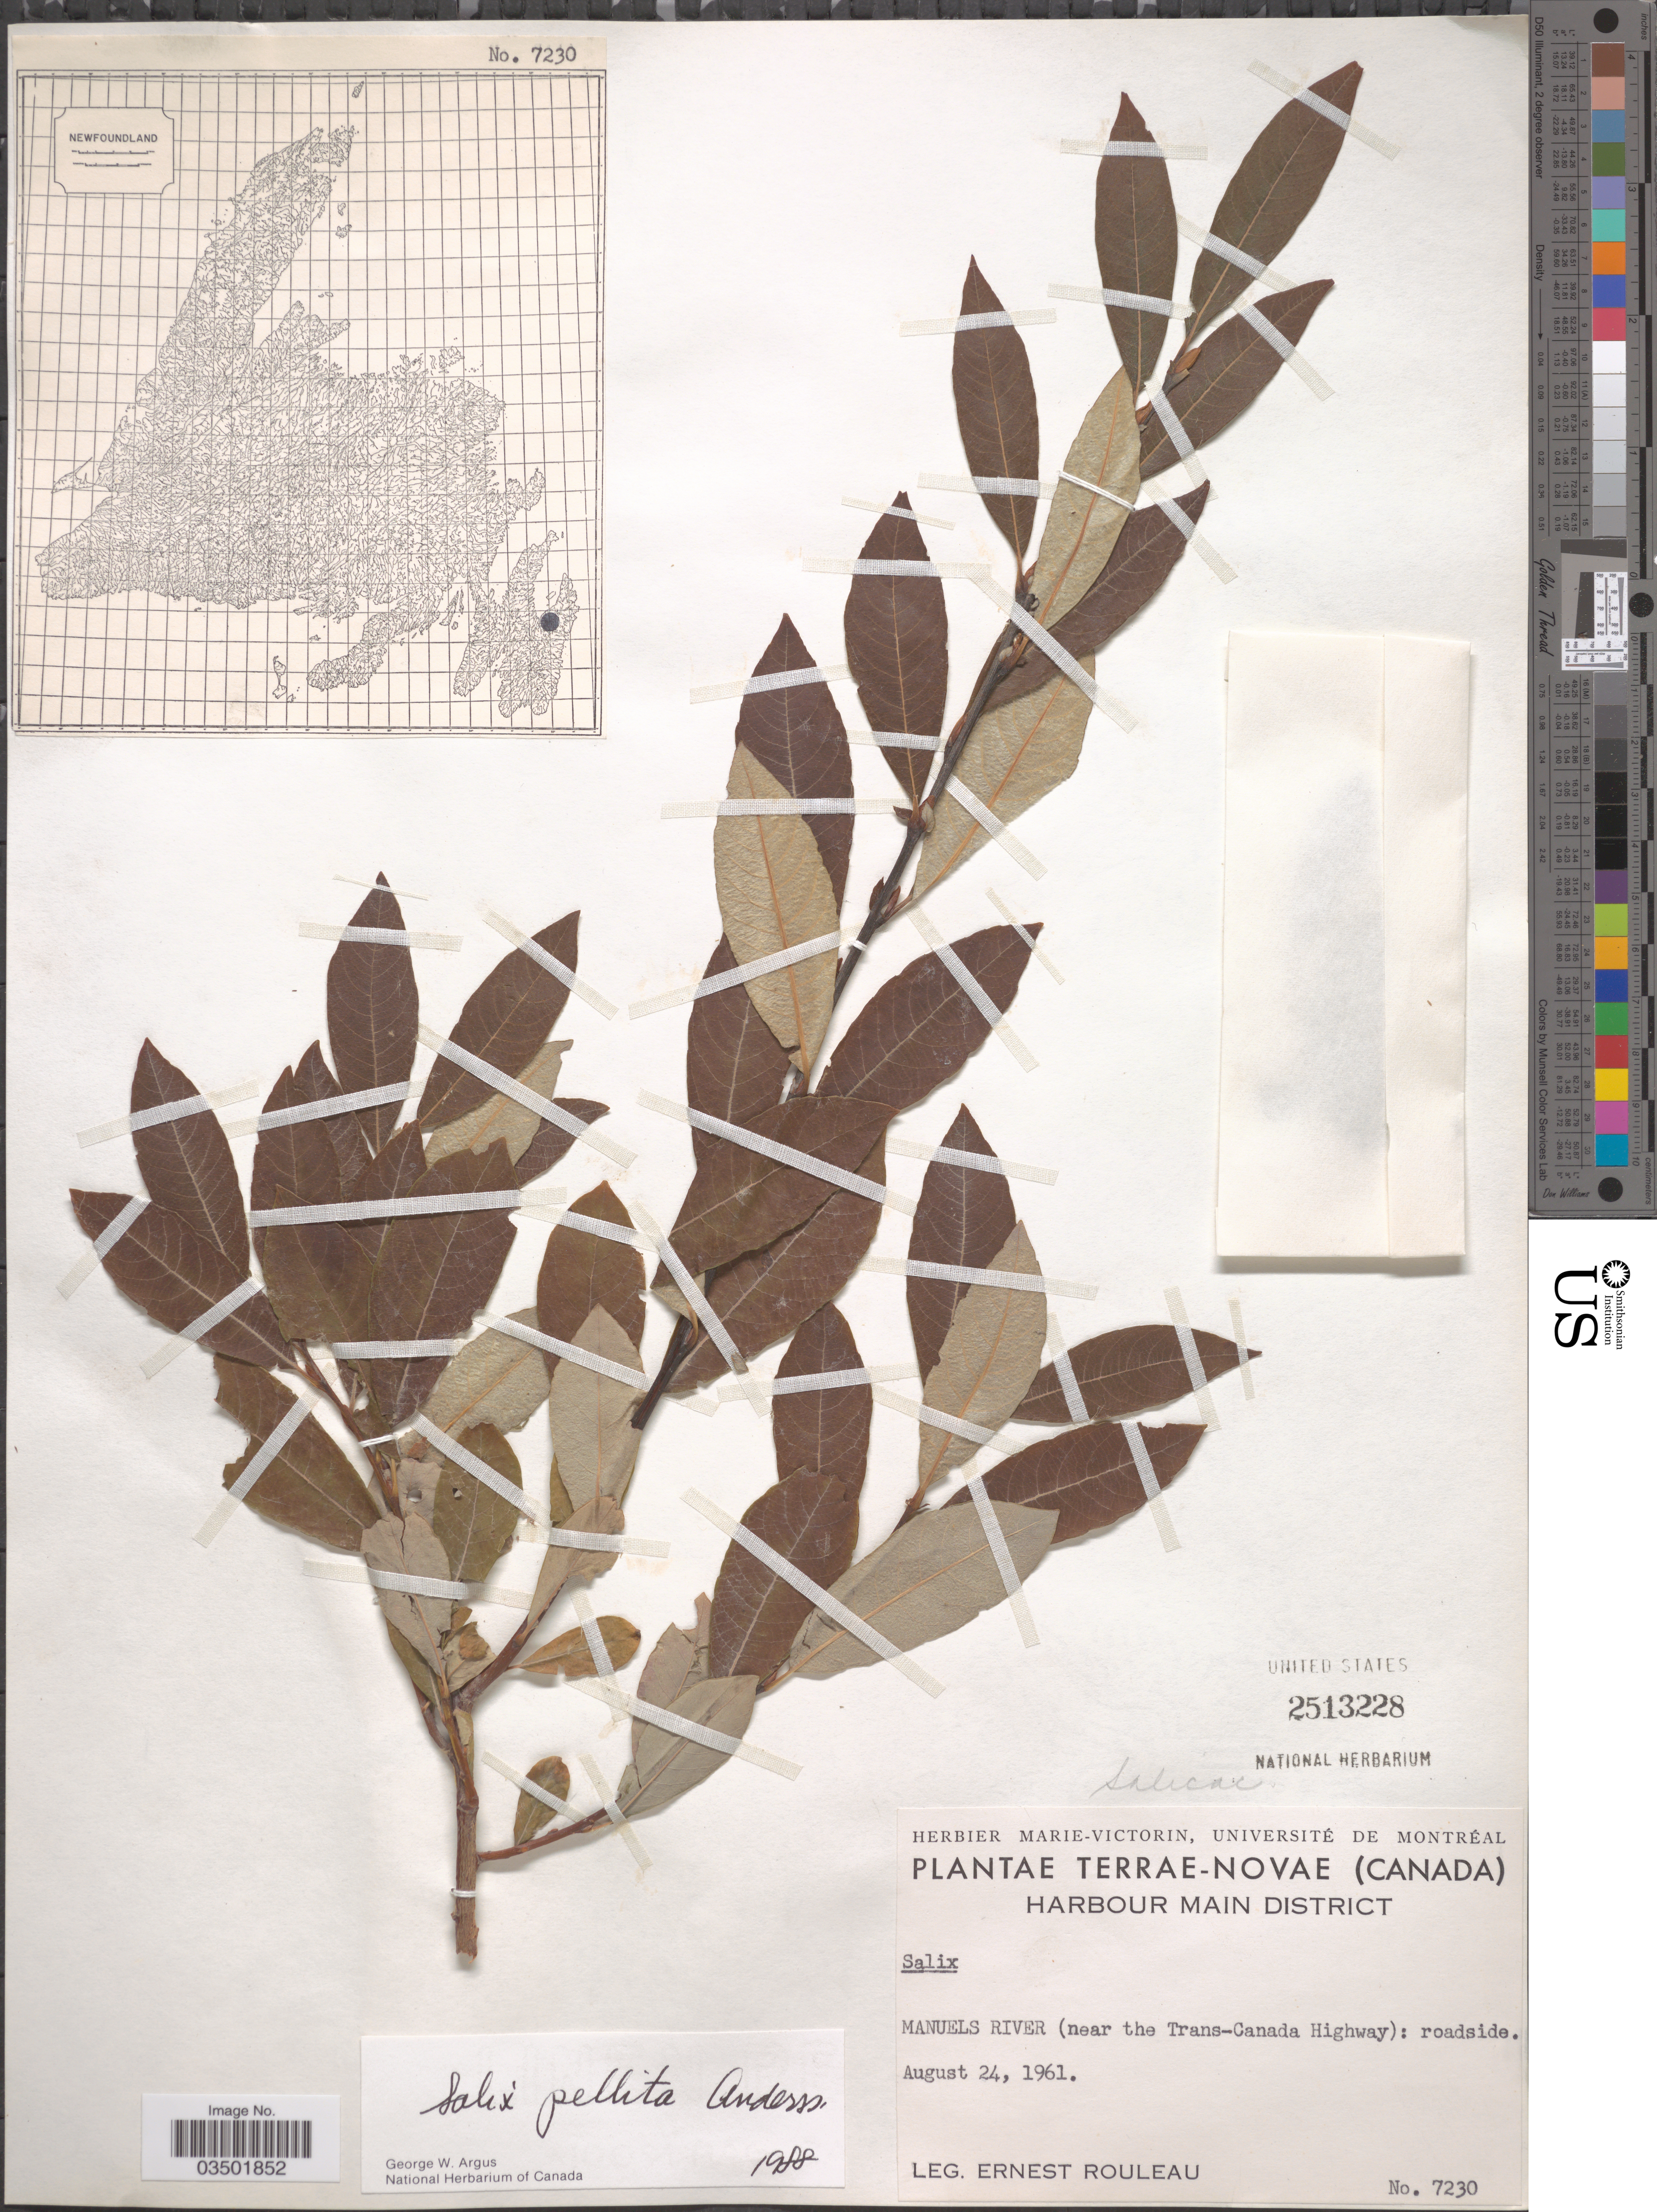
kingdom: Plantae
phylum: Tracheophyta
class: Magnoliopsida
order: Malpighiales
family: Salicaceae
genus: Salix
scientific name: Salix pellita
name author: (Andersson) Bebb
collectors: E. Rouleau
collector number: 7230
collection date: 1961-08-24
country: Canada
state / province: Newfoundland and Labrador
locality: Terrae-Novae, Harbour Main District, Manuels River (near the Trans-Canada Highway): roadside.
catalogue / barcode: US 2513228